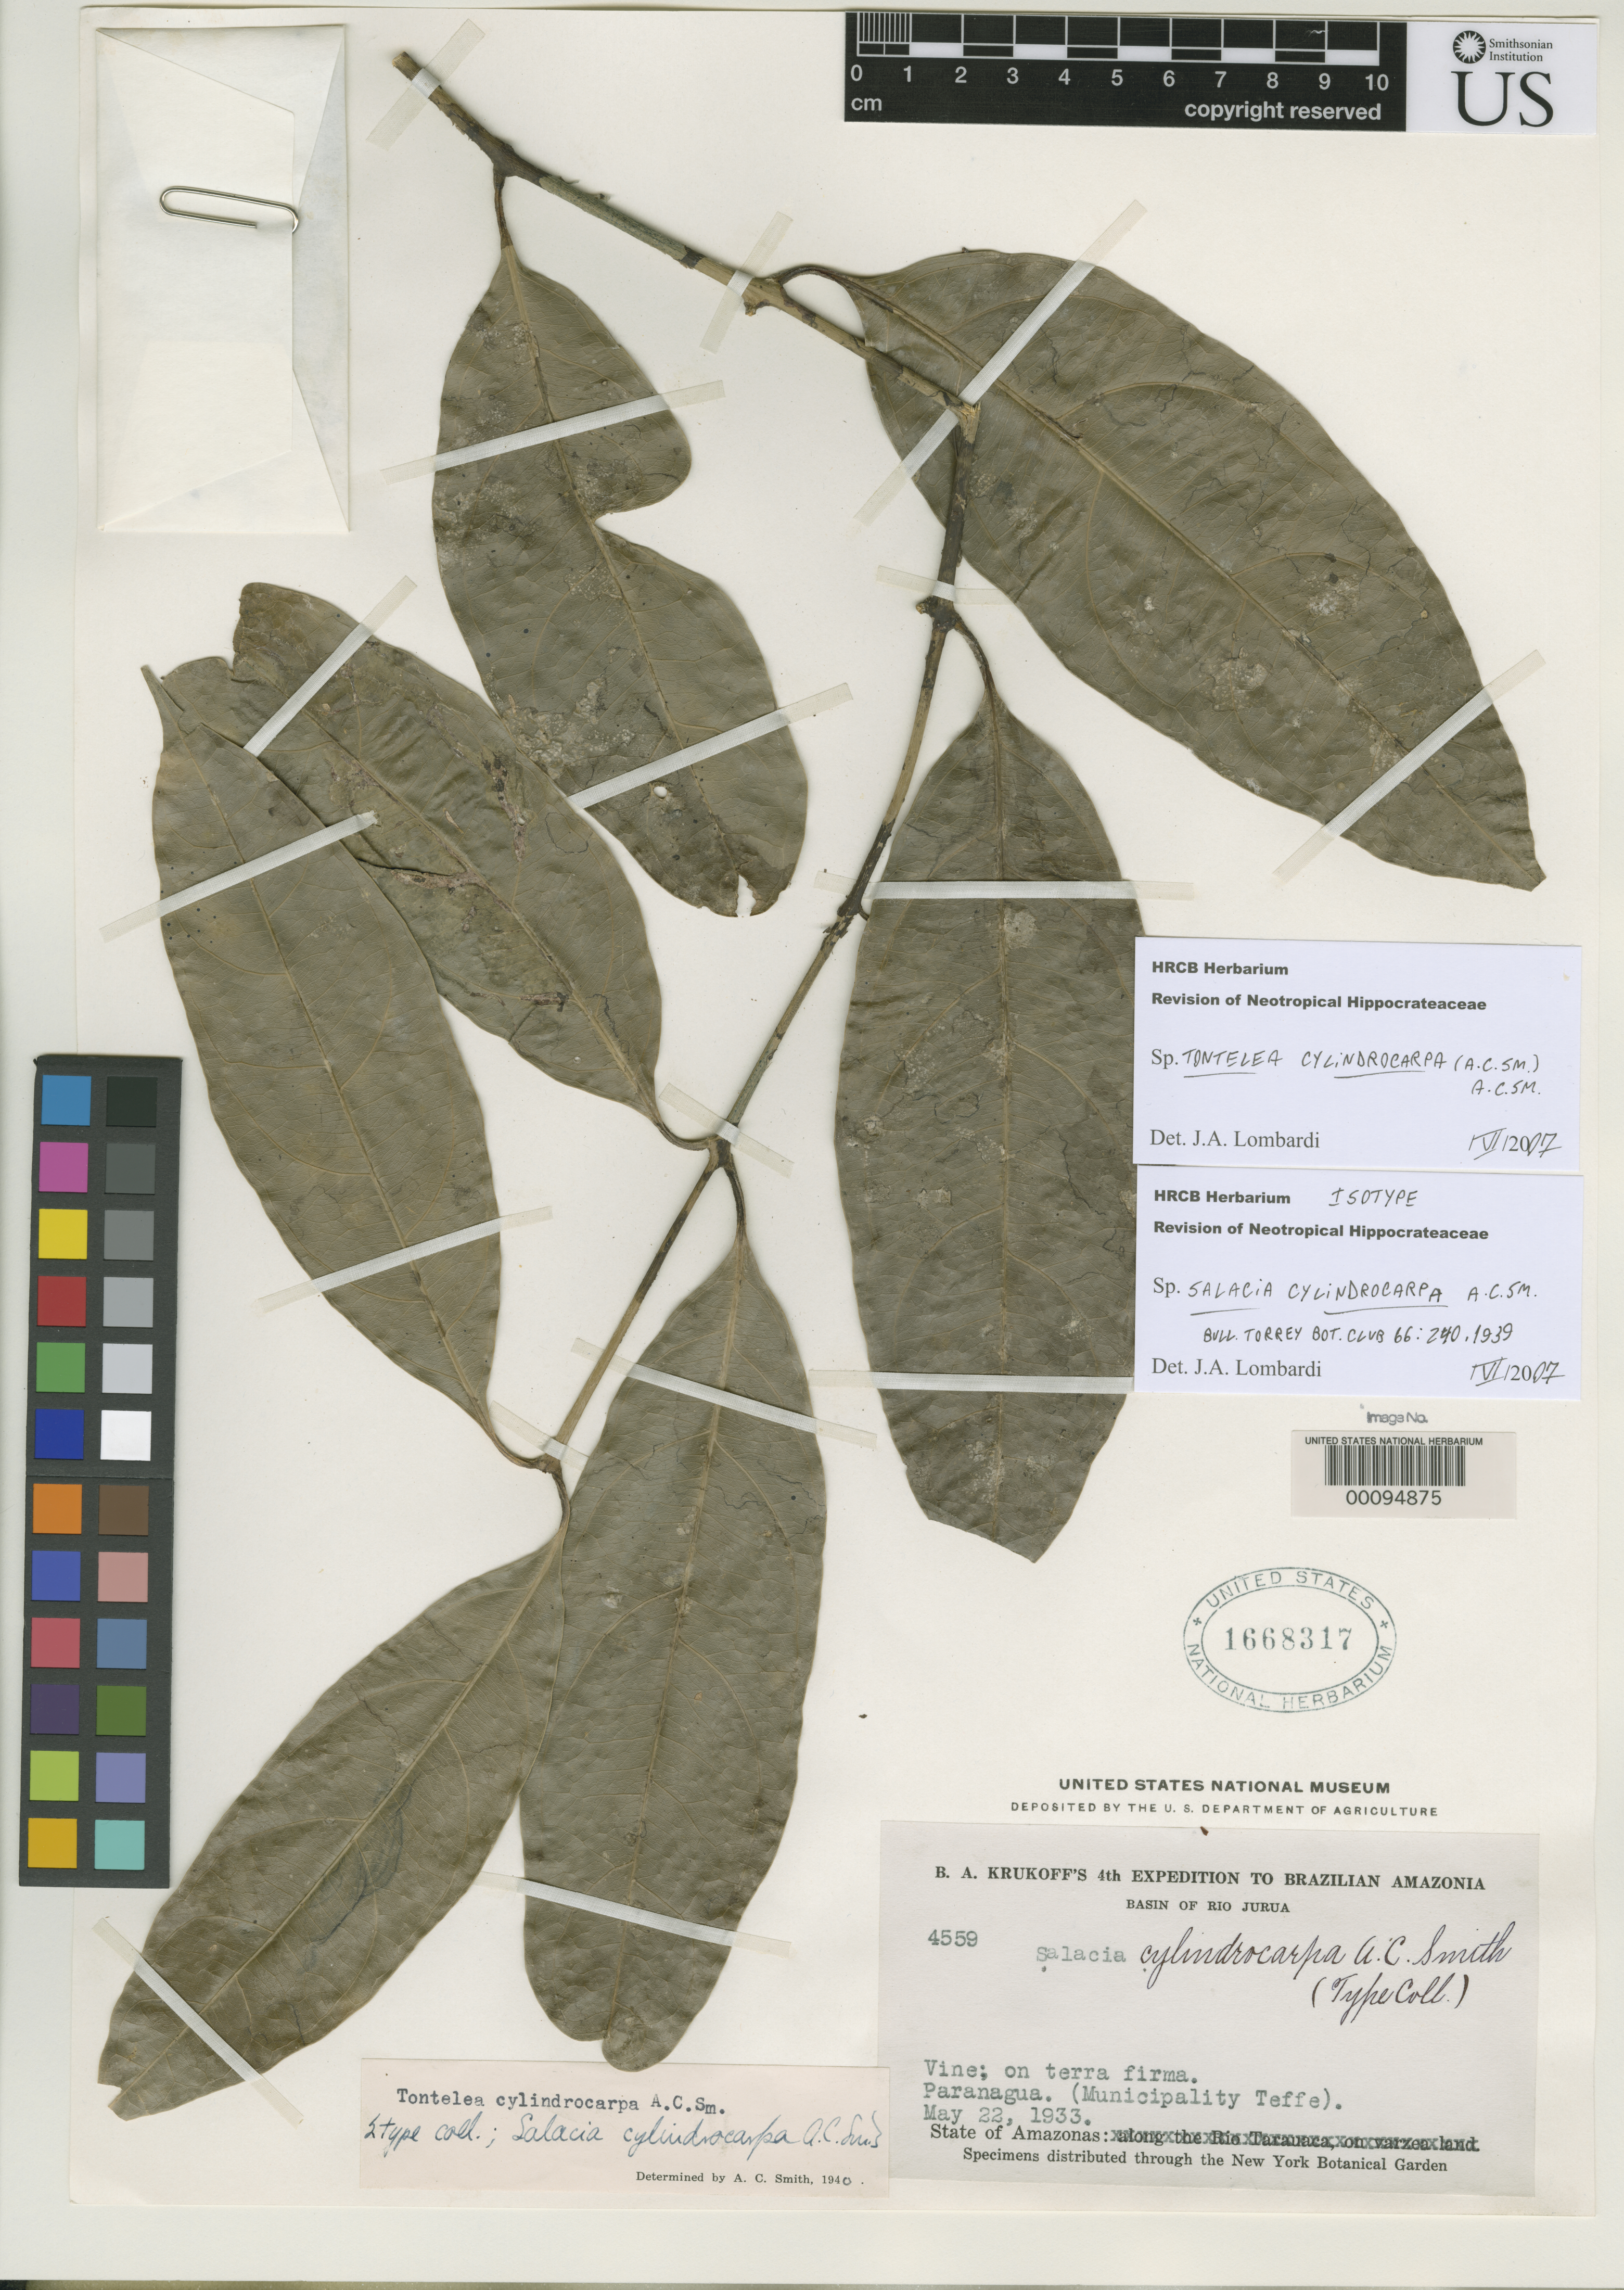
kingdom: Plantae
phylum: Tracheophyta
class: Magnoliopsida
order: Celastrales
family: Celastraceae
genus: Salacia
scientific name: Salacia cylindrocarpa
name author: A.C. Sm.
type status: Isotype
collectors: B. A. Krukoff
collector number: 4559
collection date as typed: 22 May 1933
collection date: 1933-05-22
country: Brazil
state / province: Amazonas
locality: Puranagua.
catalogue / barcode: US 1668317